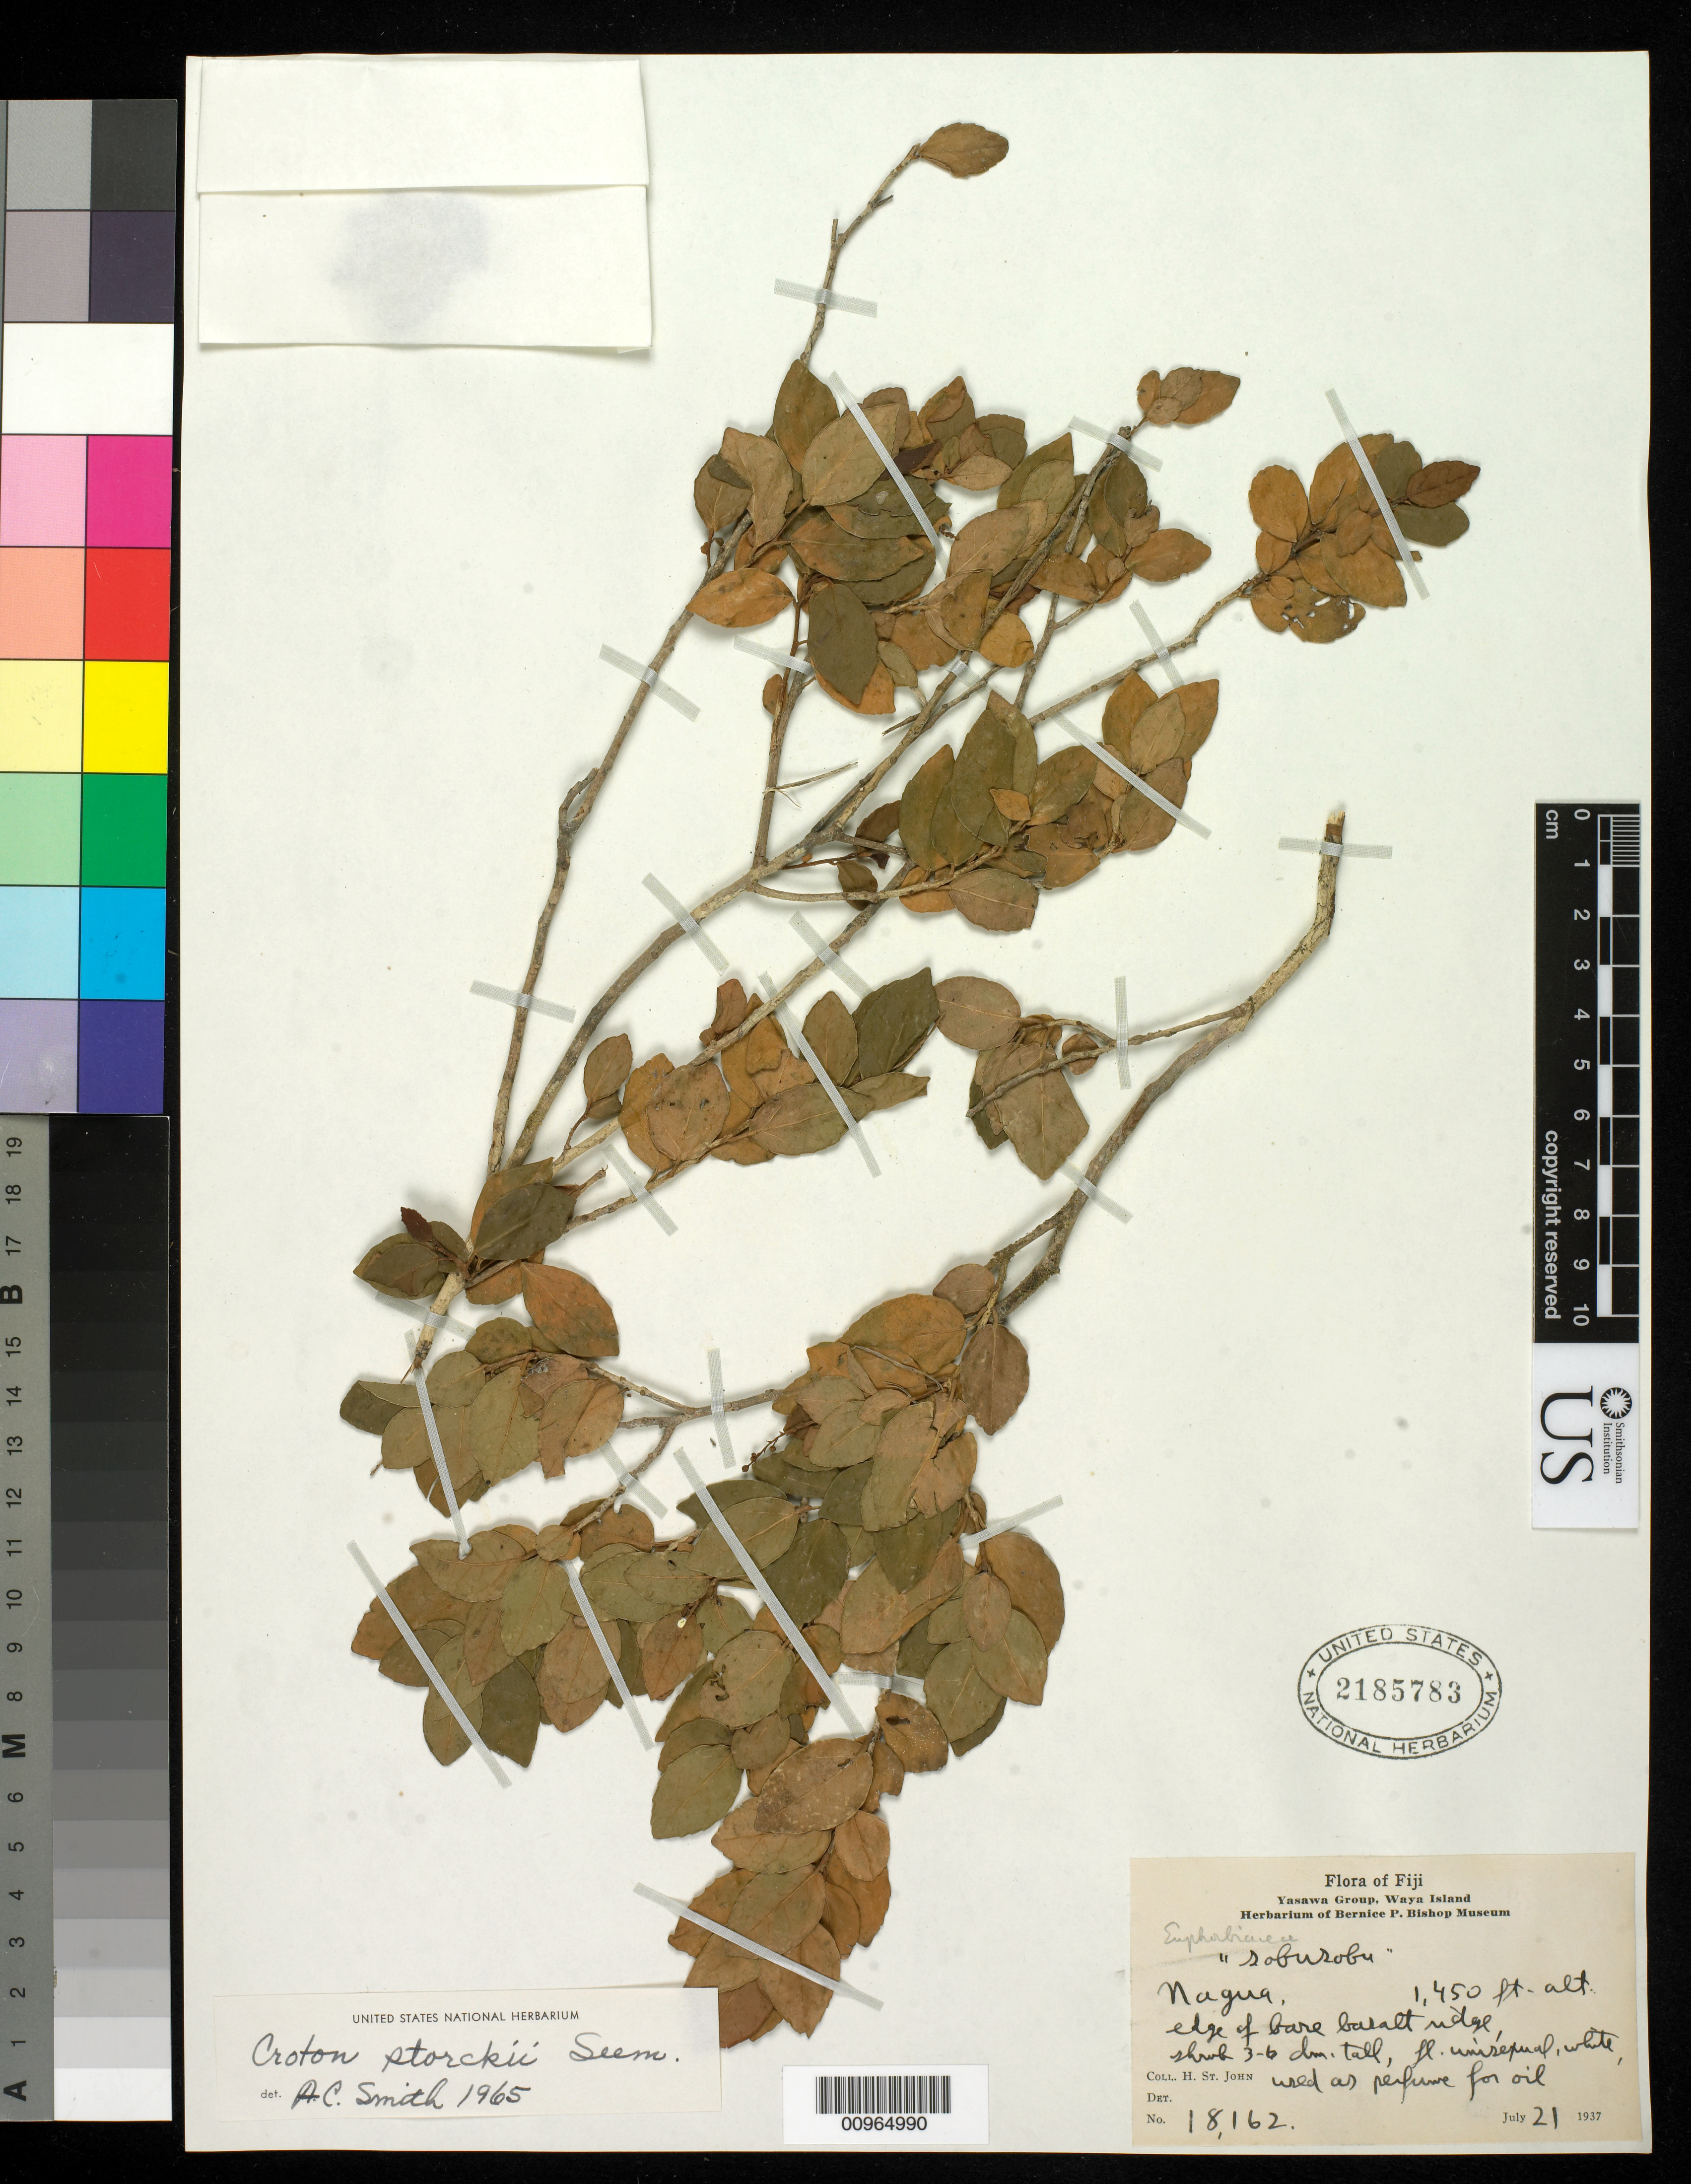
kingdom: Plantae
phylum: Tracheophyta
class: Magnoliopsida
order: Malpighiales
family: Euphorbiaceae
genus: Croton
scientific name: Croton storckii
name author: Seem.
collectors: H. St. John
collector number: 18162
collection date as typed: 21 Jul 1937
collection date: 1937-07-21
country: Fiji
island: Waya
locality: Nagua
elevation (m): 442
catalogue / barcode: US 2185783